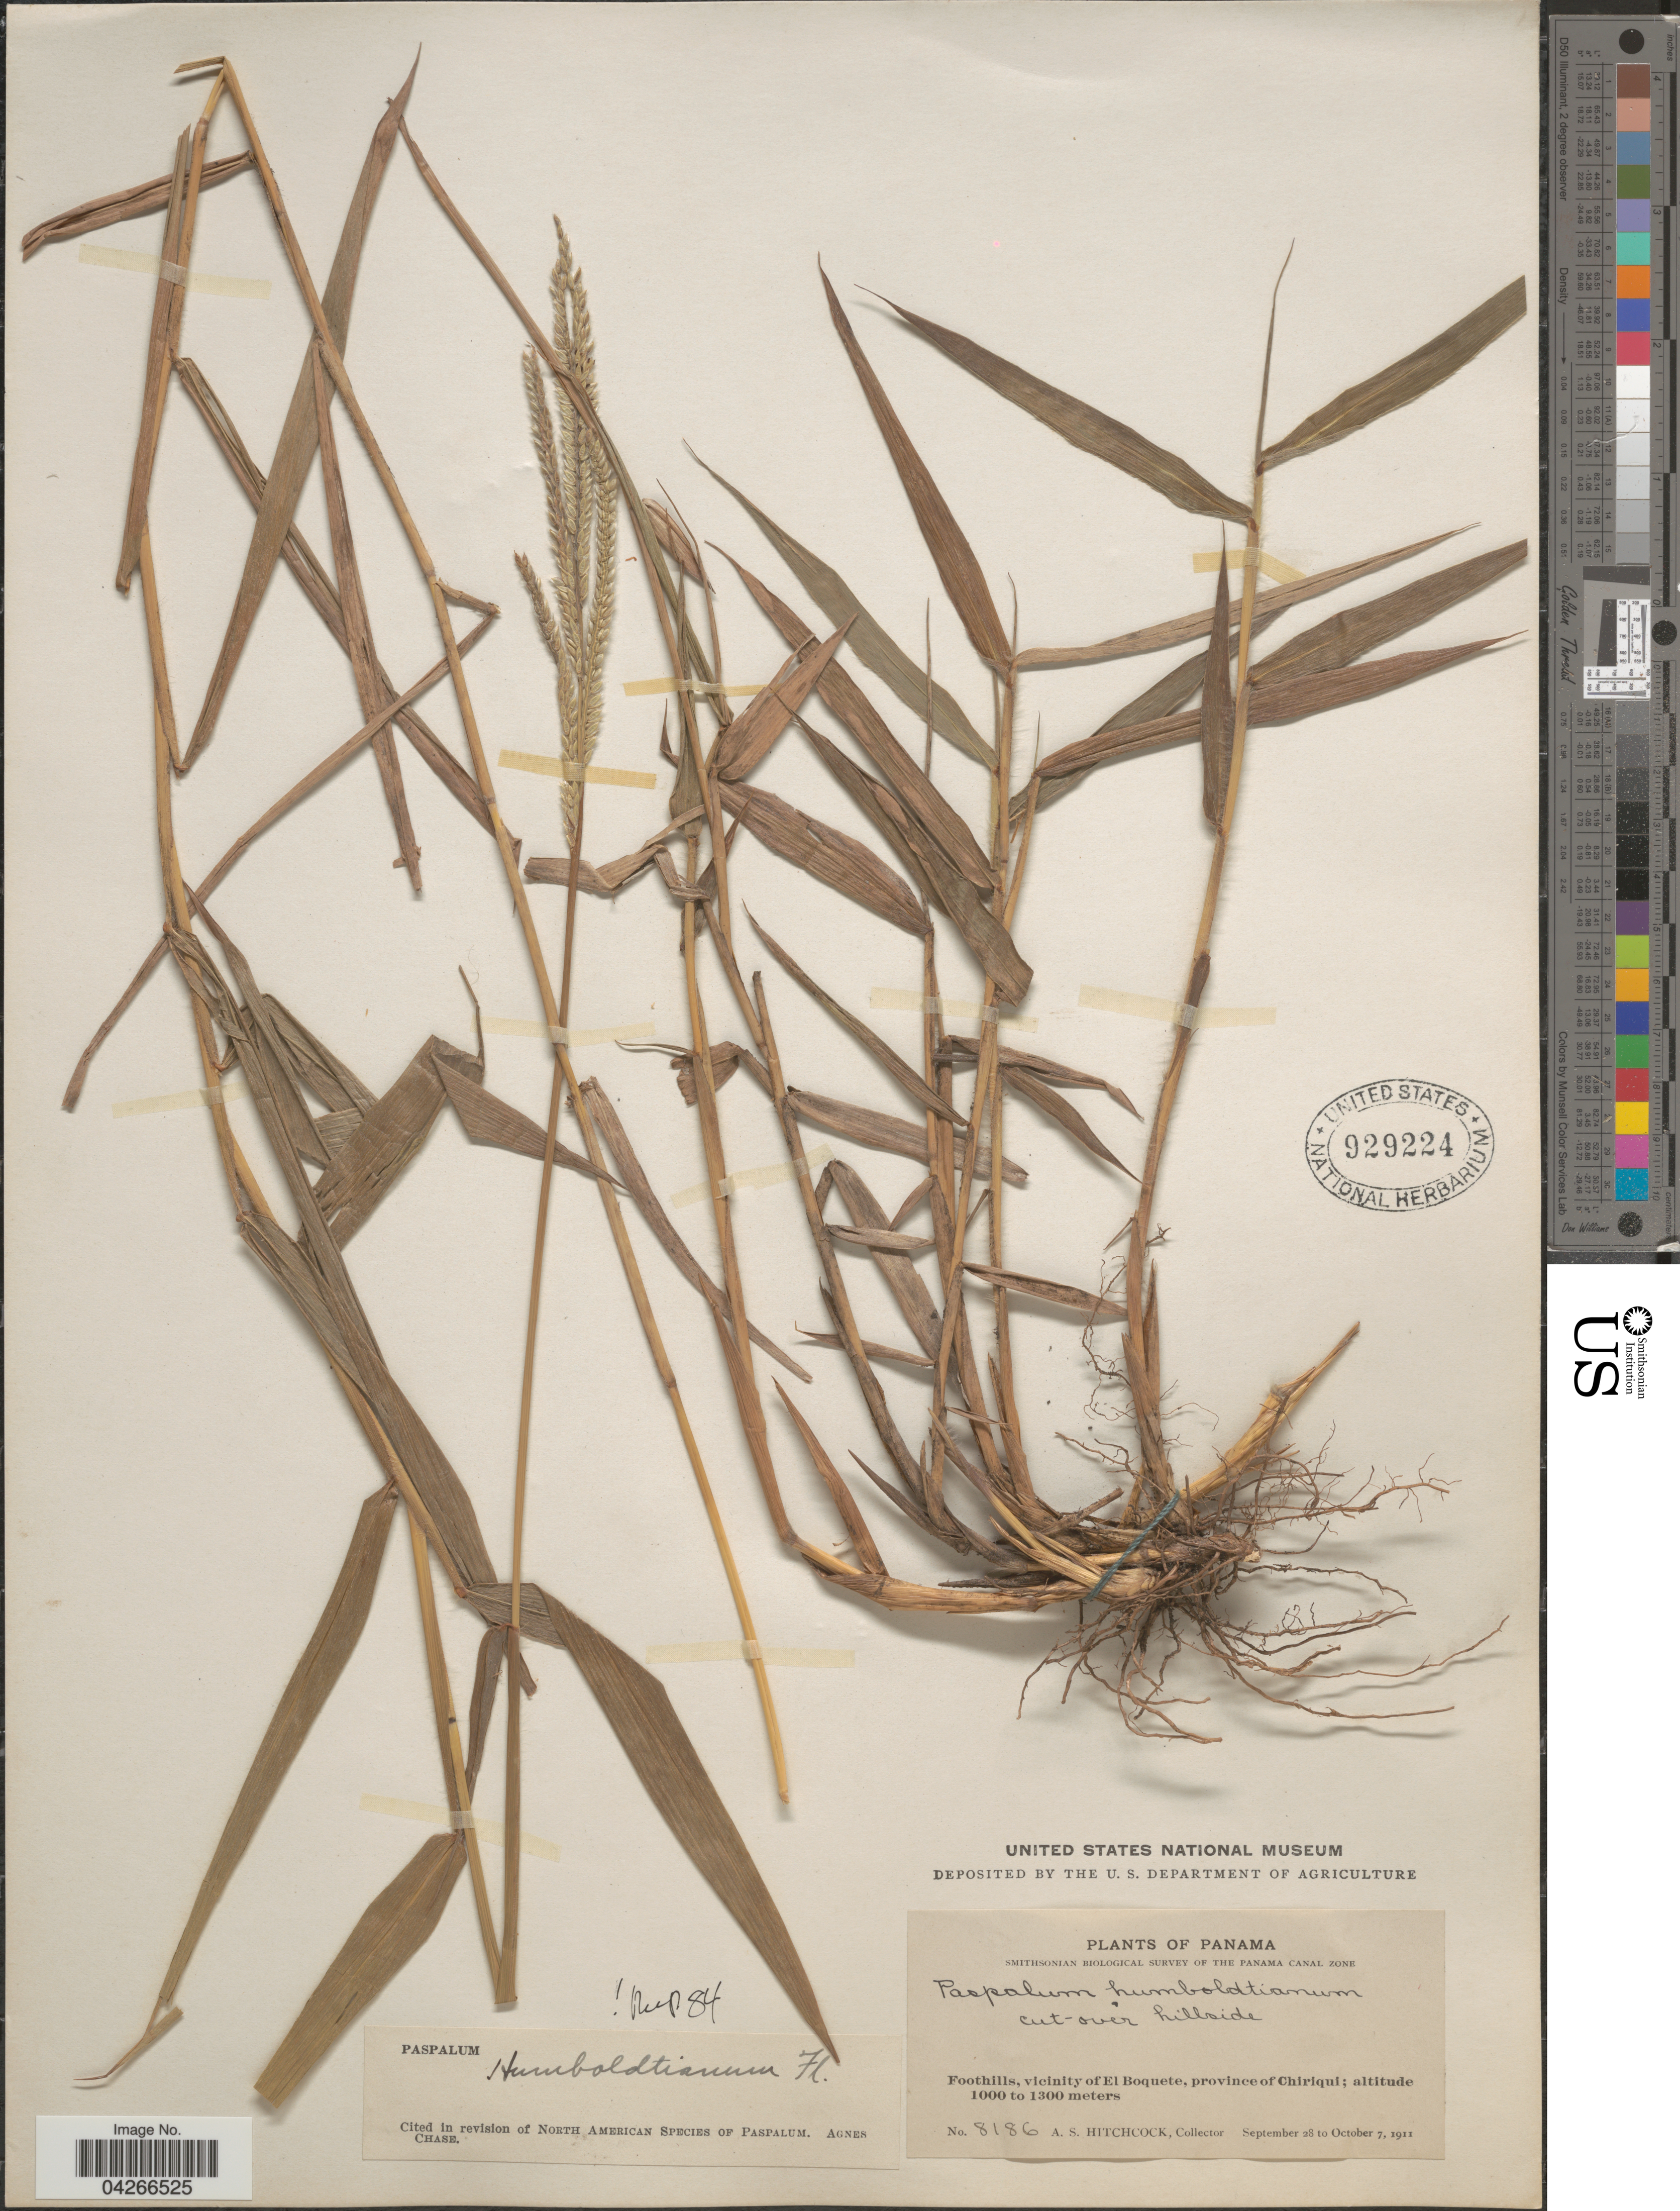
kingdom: Plantae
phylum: Tracheophyta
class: Liliopsida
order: Poales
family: Poaceae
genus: Paspalum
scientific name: Paspalum humboldtianum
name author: Flüggé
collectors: A. S. Hitchcock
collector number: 8186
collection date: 1911-09-28/1911-10-07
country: Panama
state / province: Chiriqui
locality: Smithsonian Biological Survey of the Panama Canal Zone. Foothills, vicinity of El Boquete.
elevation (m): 1000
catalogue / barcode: US 929224